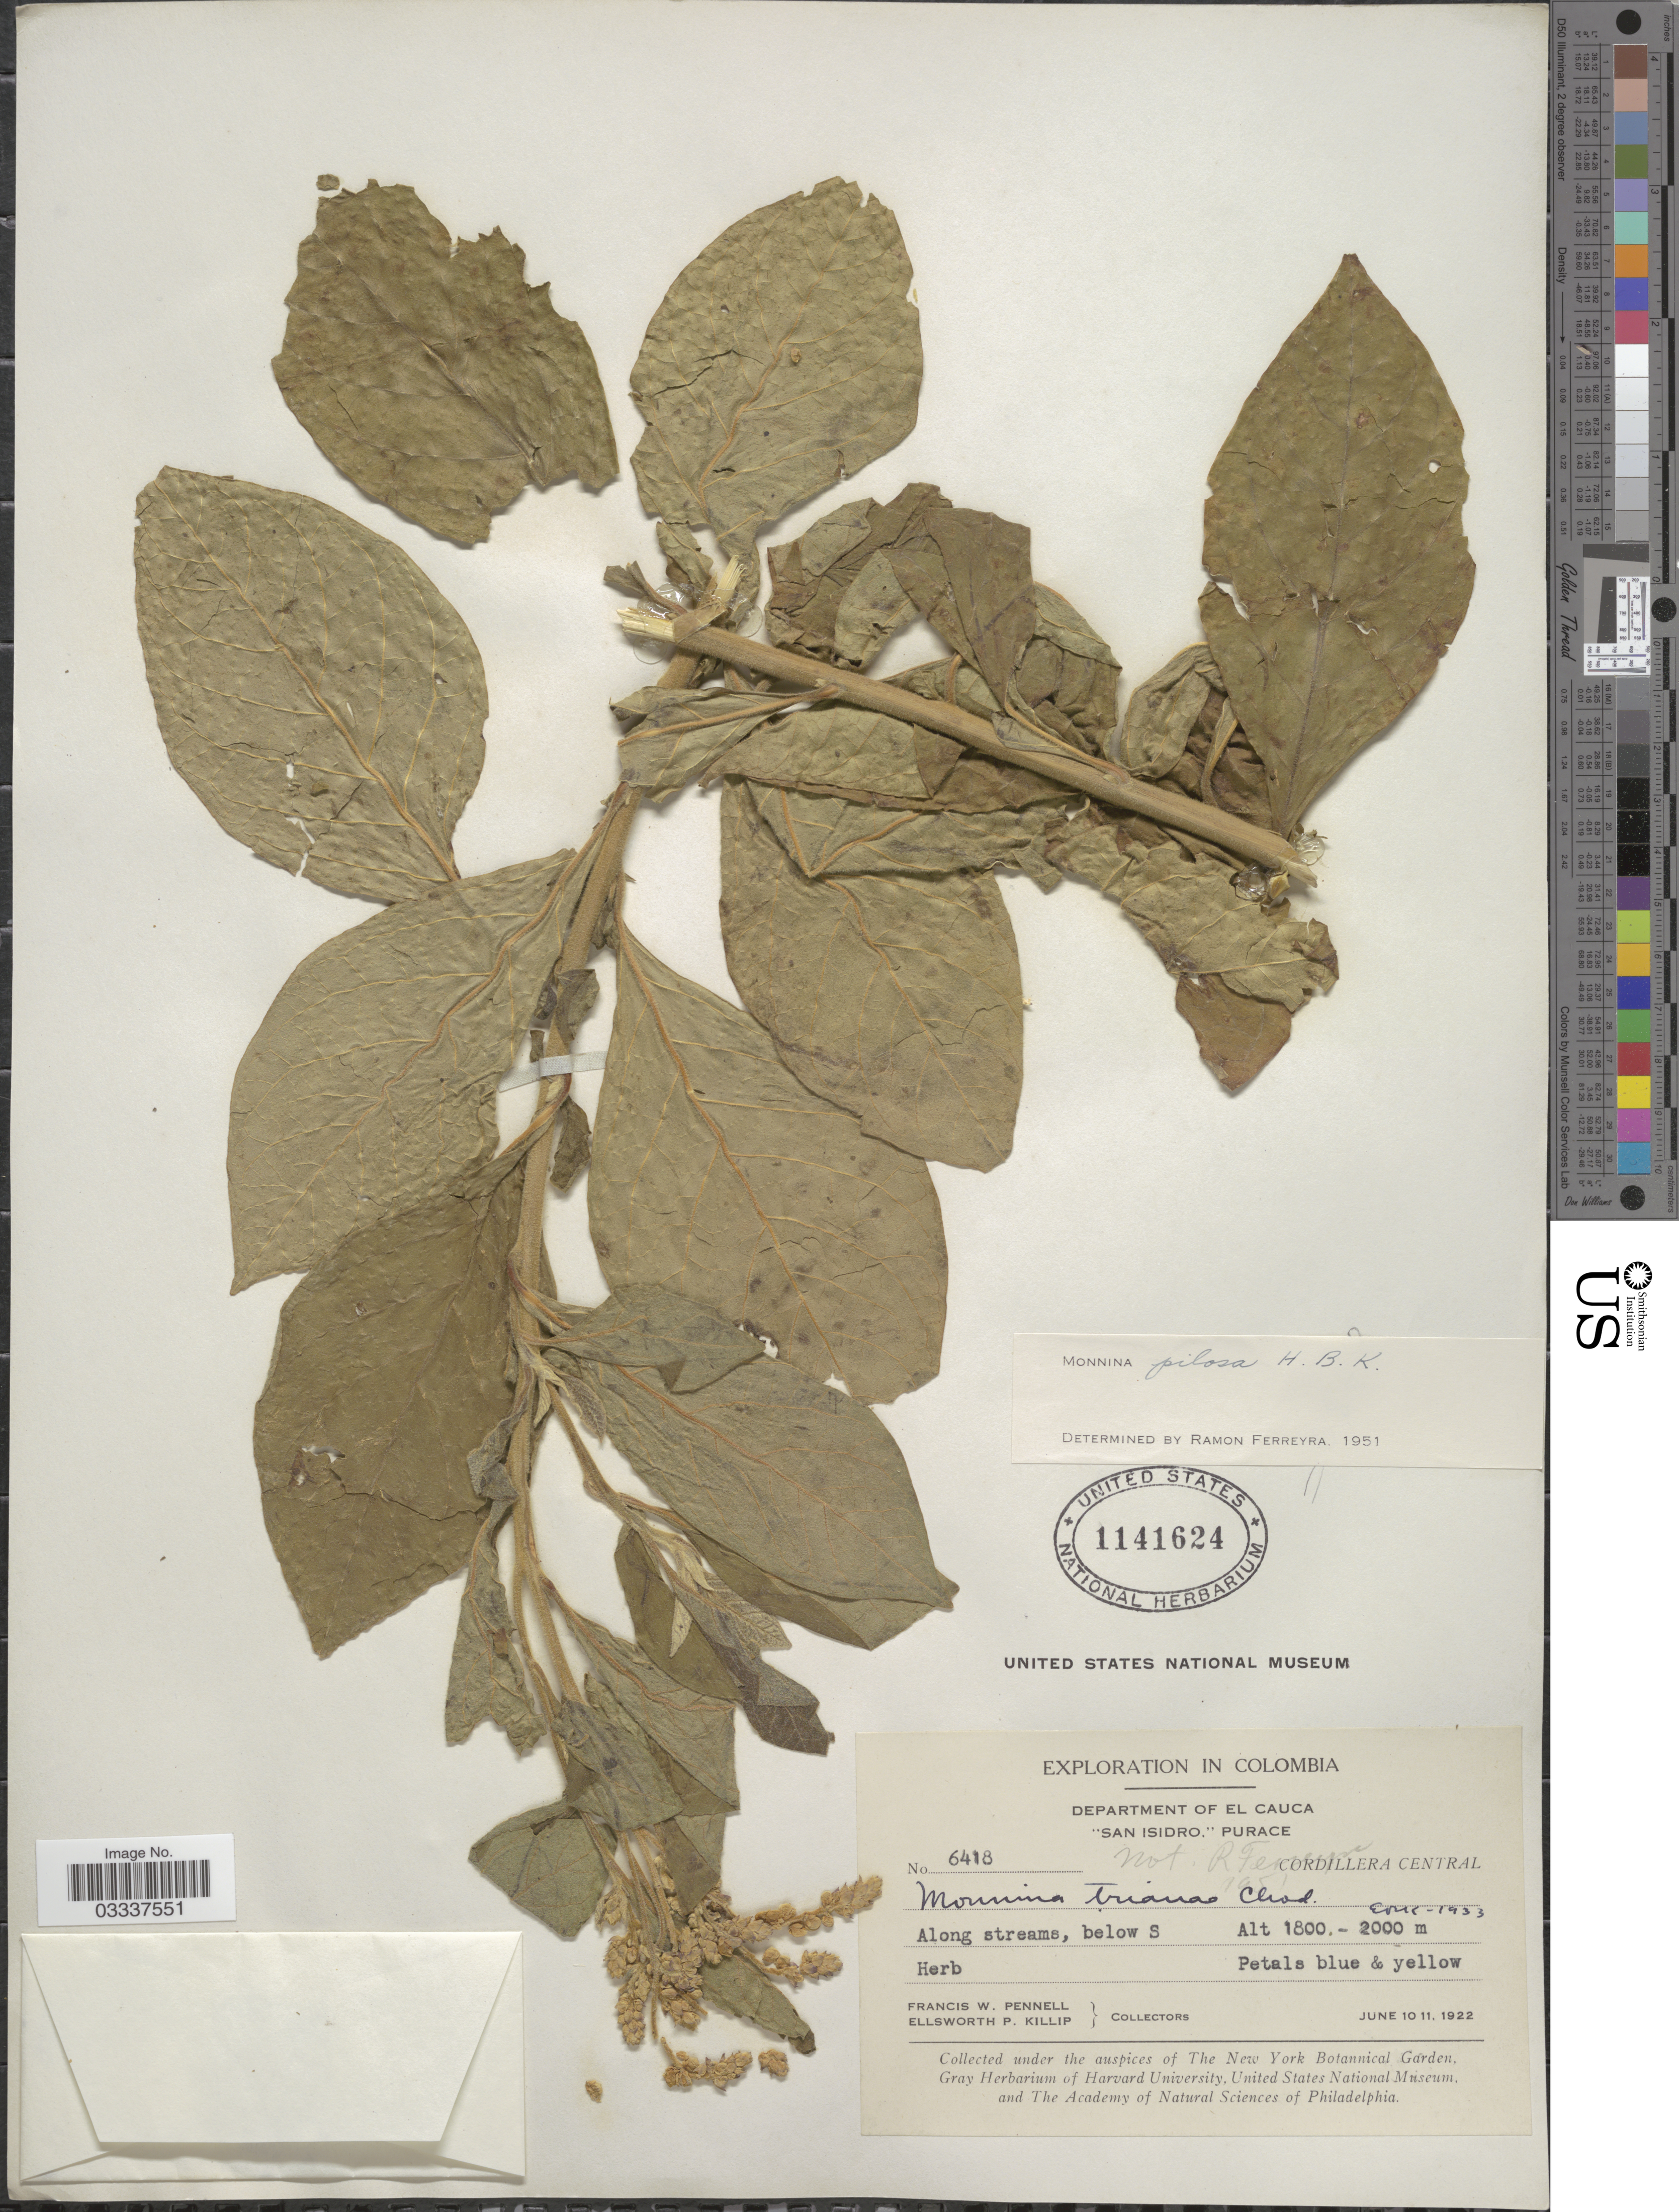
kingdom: Plantae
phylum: Tracheophyta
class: Magnoliopsida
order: Fabales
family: Polygalaceae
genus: Monnina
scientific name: Monnina hirta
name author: (Bonpl.) B. Eriksen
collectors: F. W. Pennell & E. P. Killip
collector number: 6418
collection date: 1922-06-10/1922-06-11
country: Colombia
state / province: Cauca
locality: Department of El Cauca, "San Isidro," Purace, Cordillera Central.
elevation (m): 1800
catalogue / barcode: US 1141624